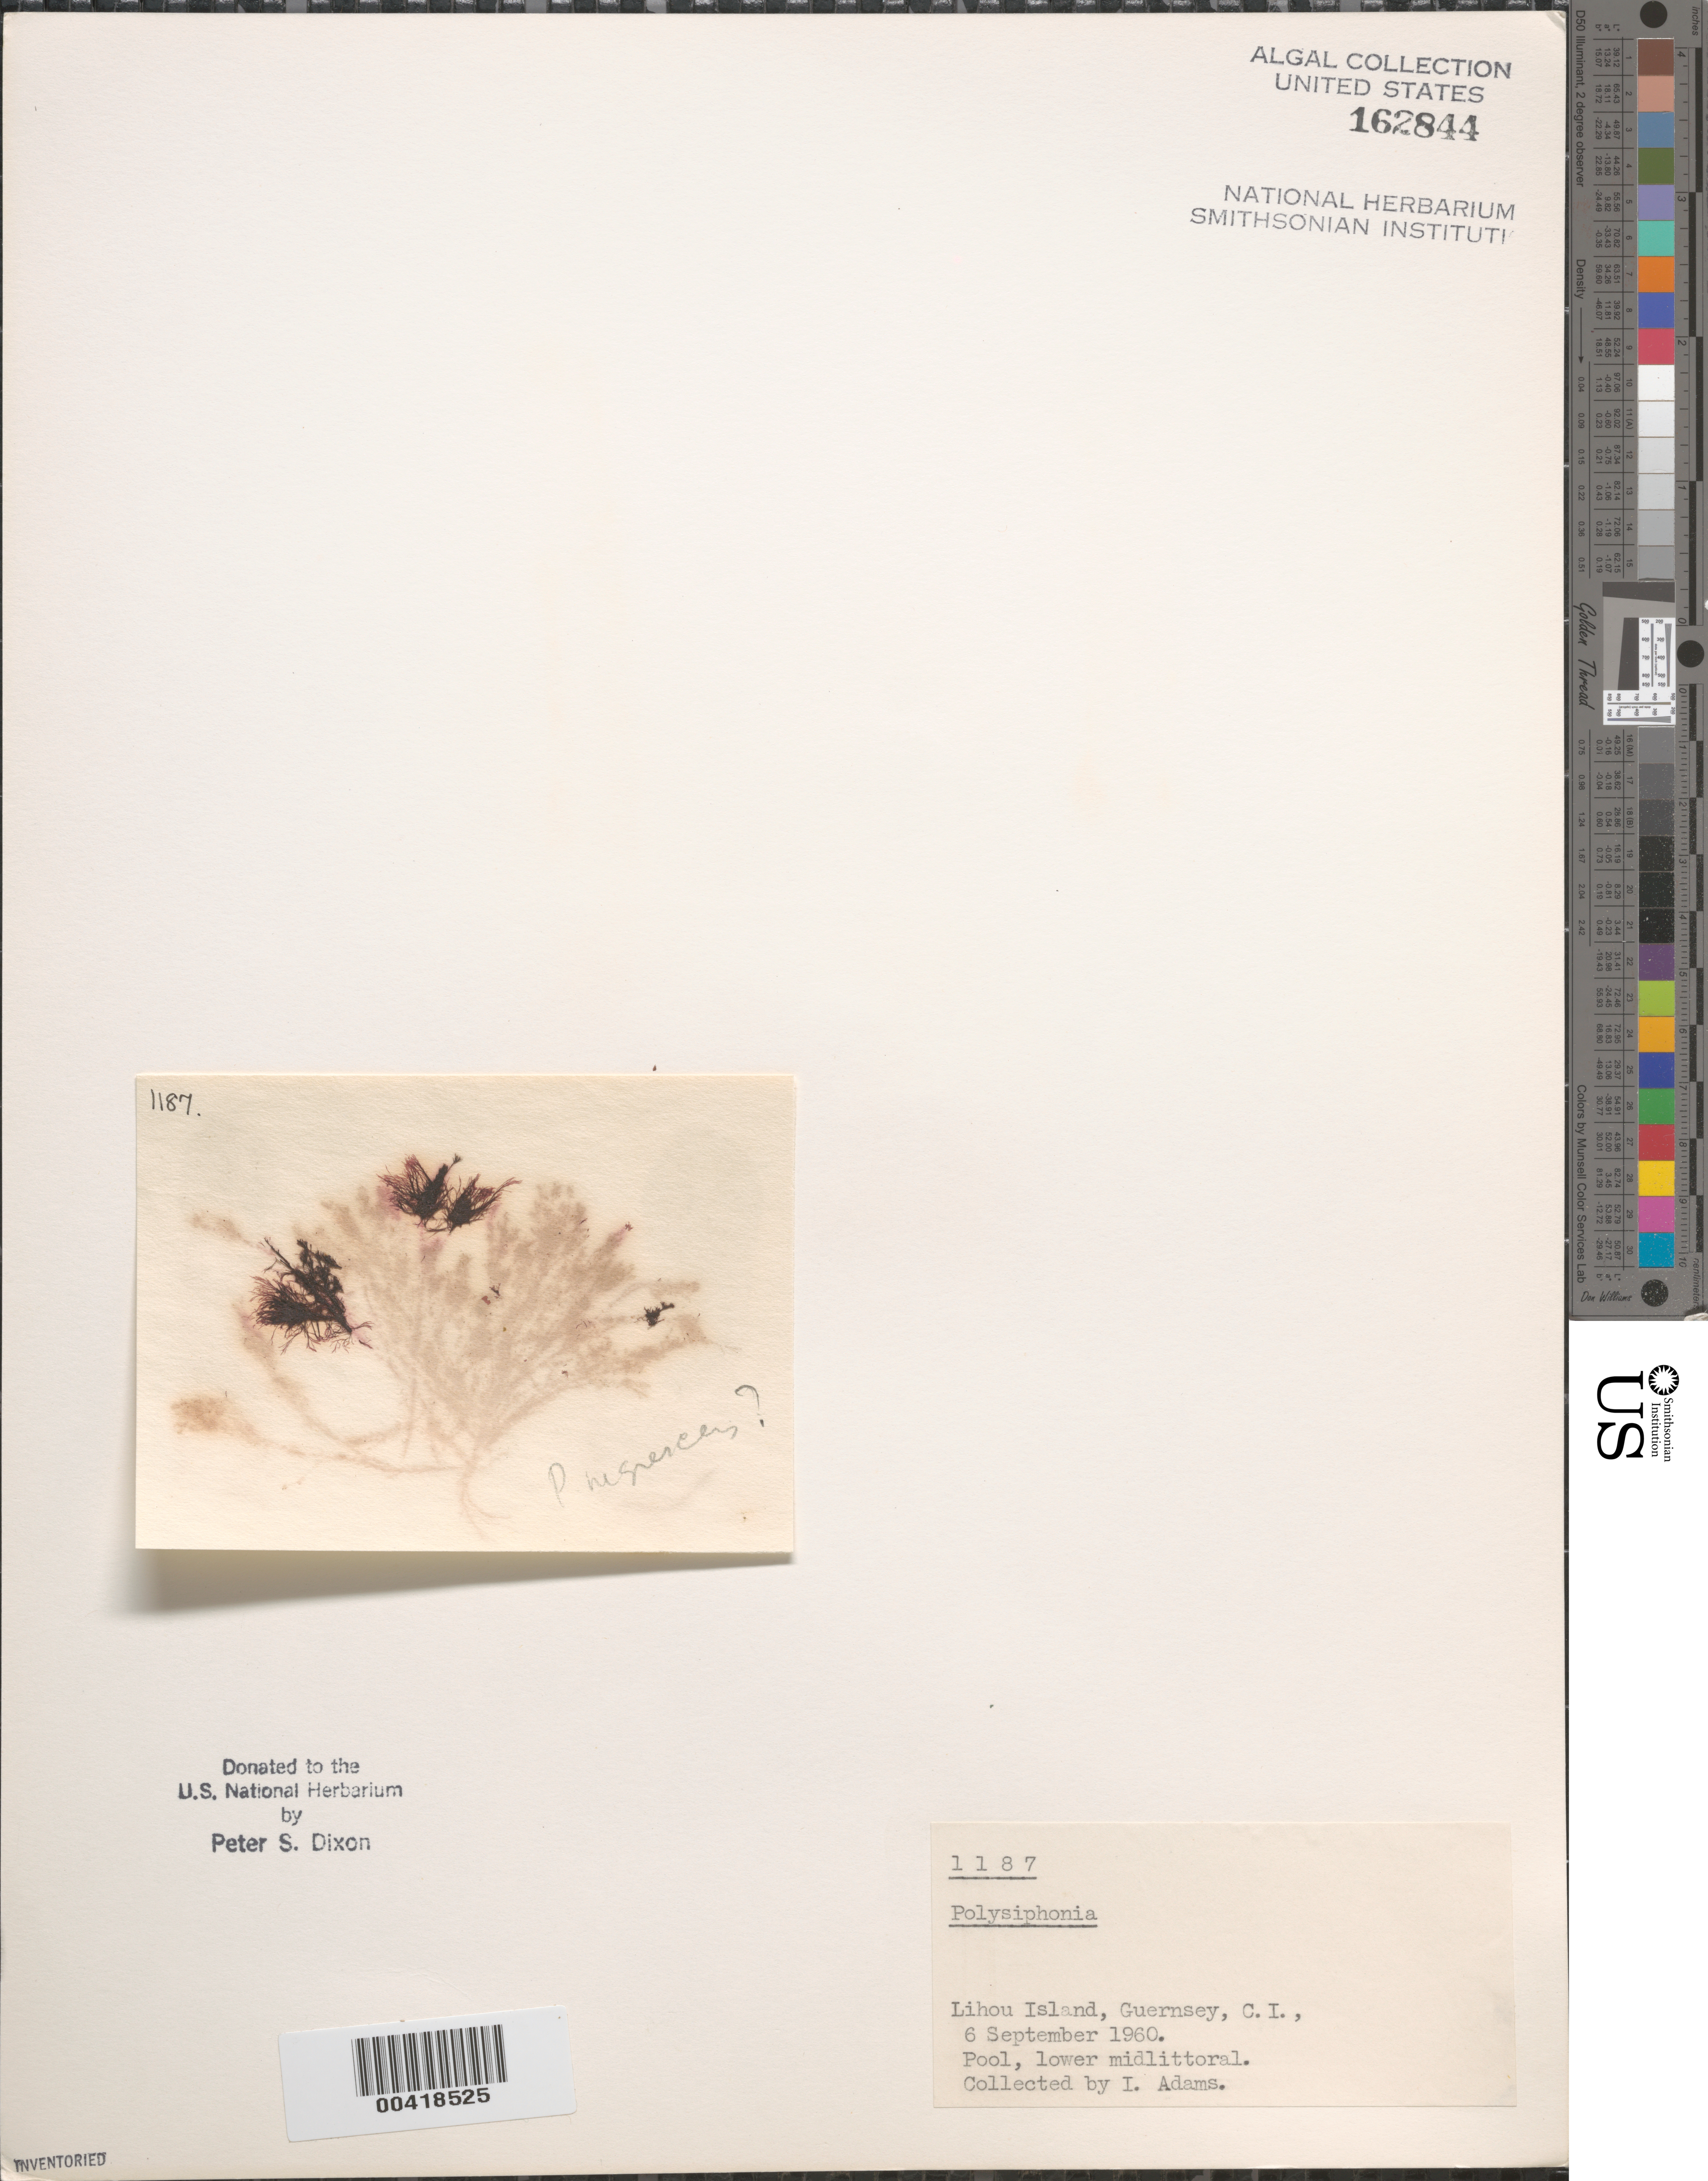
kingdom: Plantae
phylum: Rhodophyta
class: Florideophyceae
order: Ceramiales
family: Rhodomelaceae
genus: Polysiphonia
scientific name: Polysiphonia sp.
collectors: I. Adams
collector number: PSD 1187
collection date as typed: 06 Sep 1960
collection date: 1960-09-06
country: United Kingdom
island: Guernsey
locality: Bailiwick of Guernsey. Lihou.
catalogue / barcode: US 162844